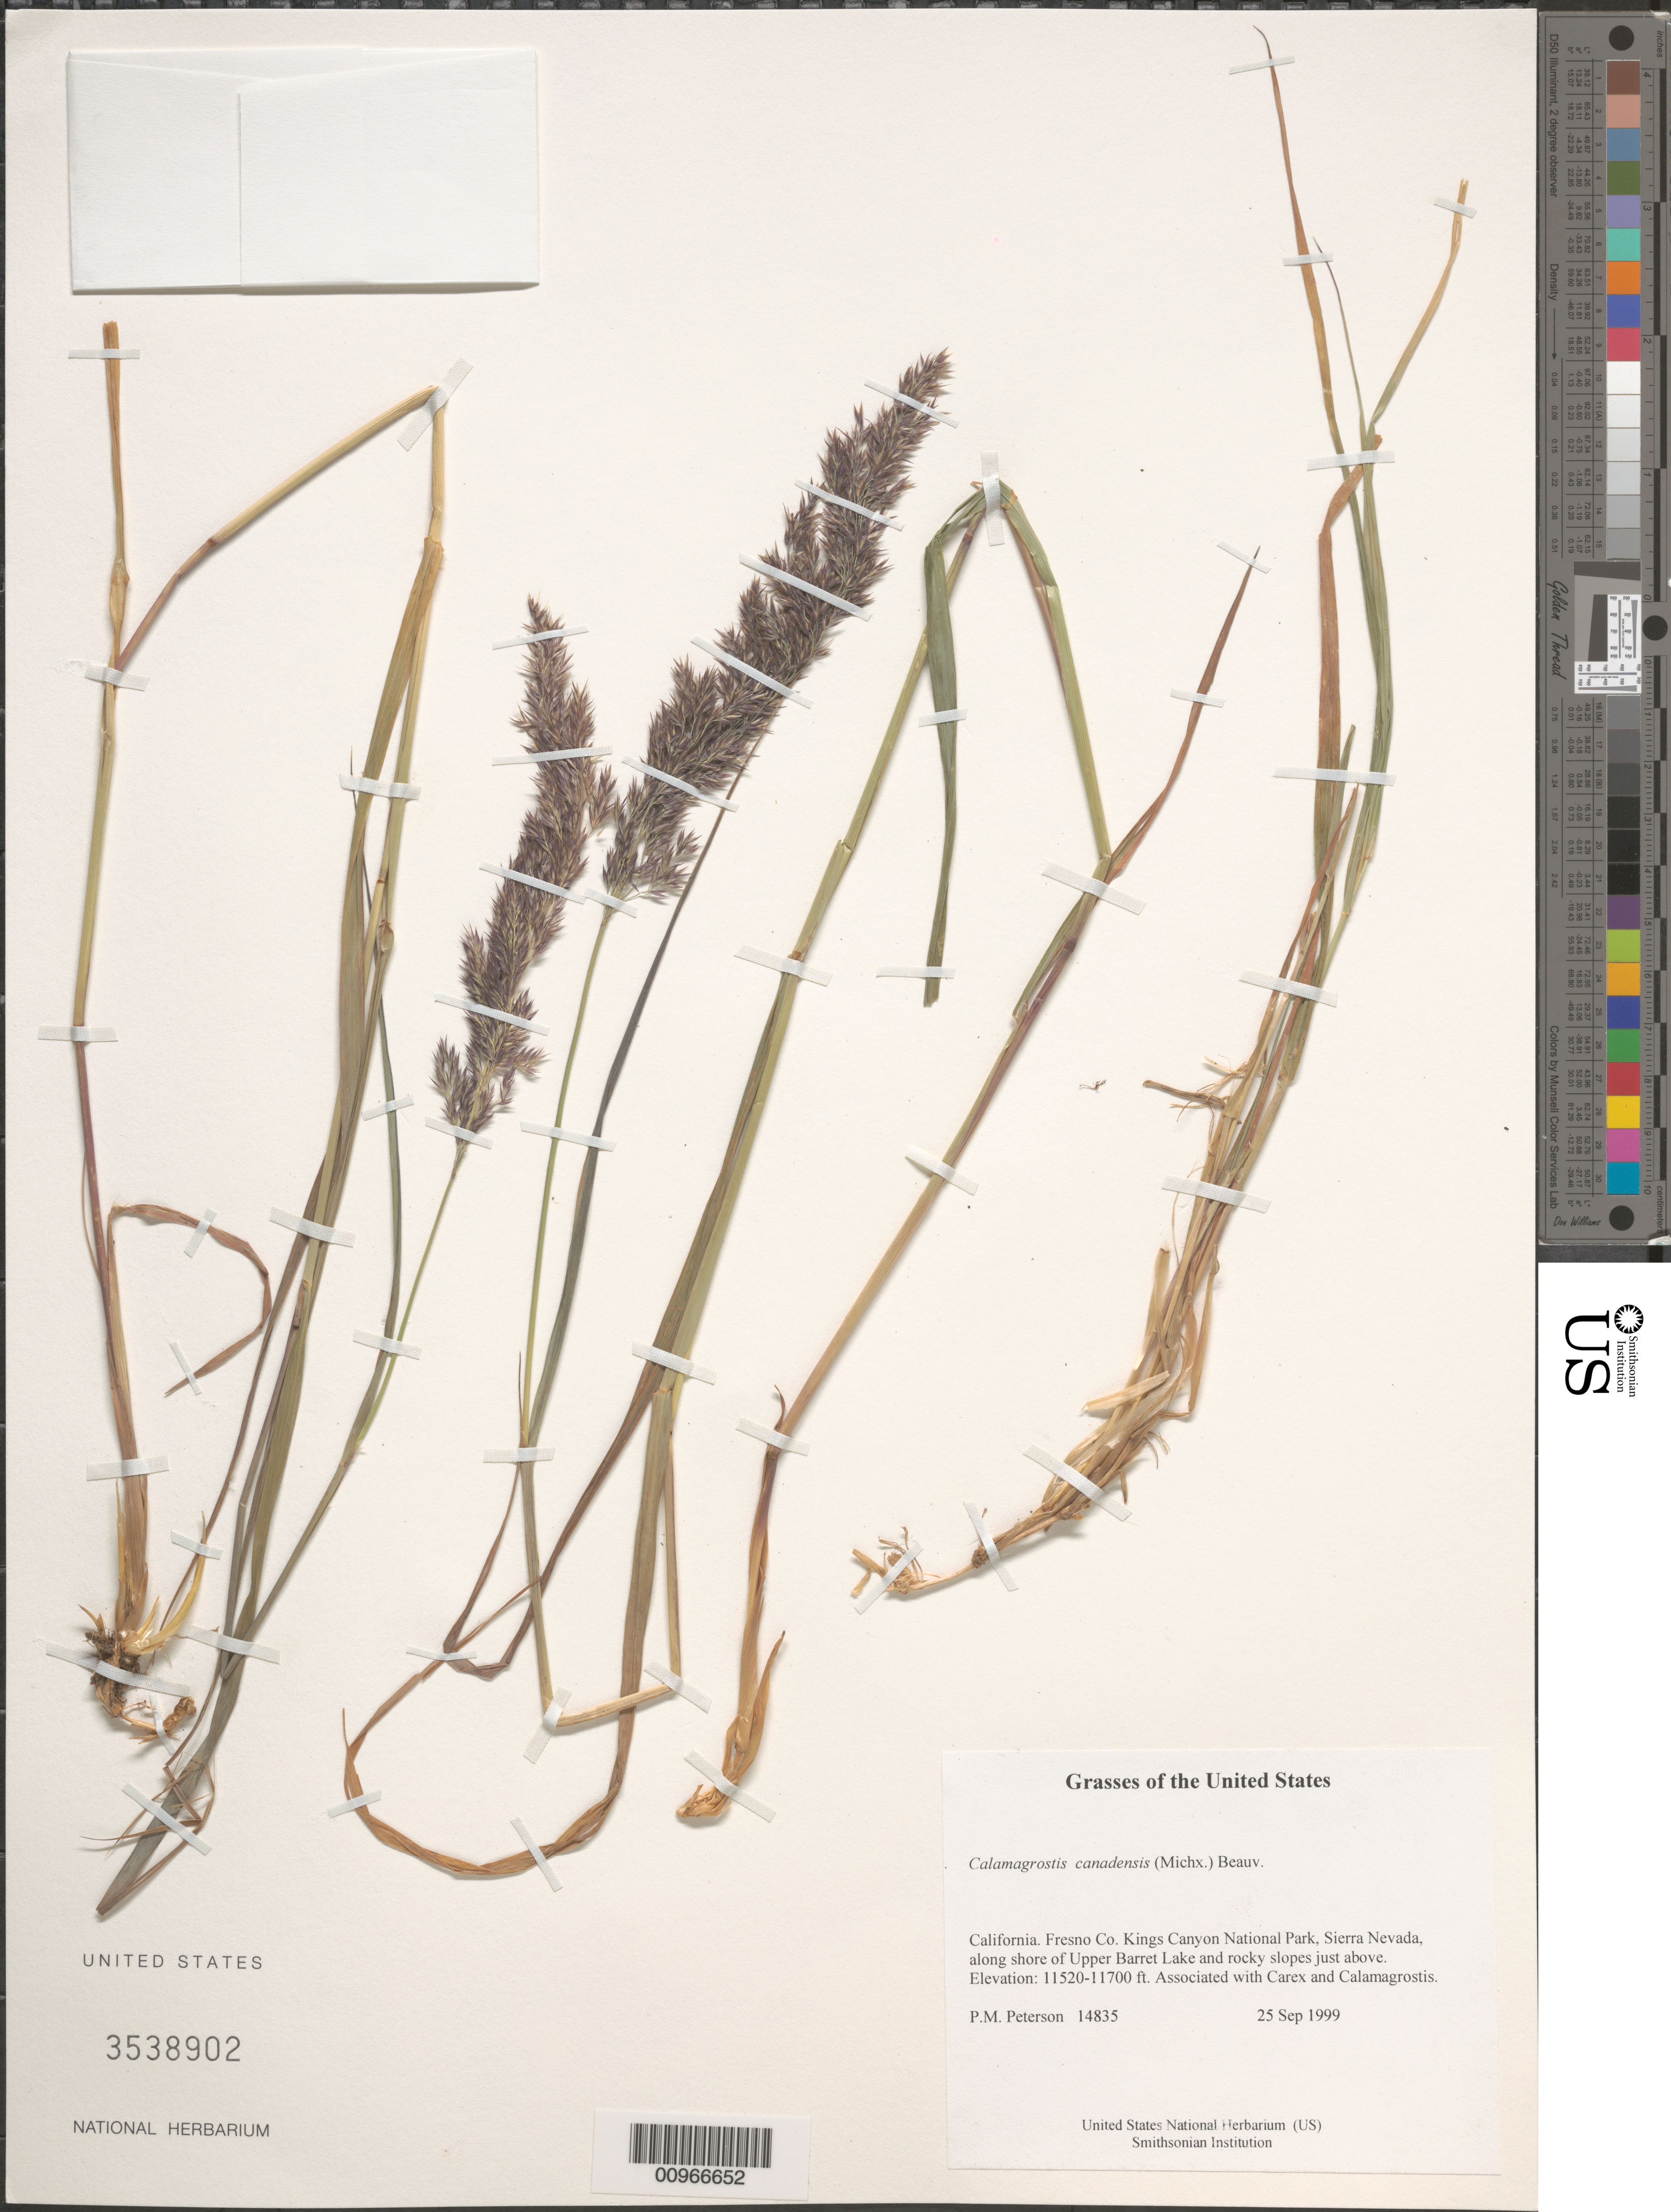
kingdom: Plantae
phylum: Tracheophyta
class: Liliopsida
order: Poales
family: Poaceae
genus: Calamagrostis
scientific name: Calamagrostis canadensis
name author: (Michx.) P. Beauv.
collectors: P. M. Peterson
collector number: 14835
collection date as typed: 25 Sep 1999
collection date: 1999-09-25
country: United States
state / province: California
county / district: Fresno Co.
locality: Kings Canyon National Park, Sierra Nevada, along shore of Upper Barret Lake and rocky slopes just above.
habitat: Associated with Carex and Calamagrostis.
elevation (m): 3511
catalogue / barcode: US 3538902